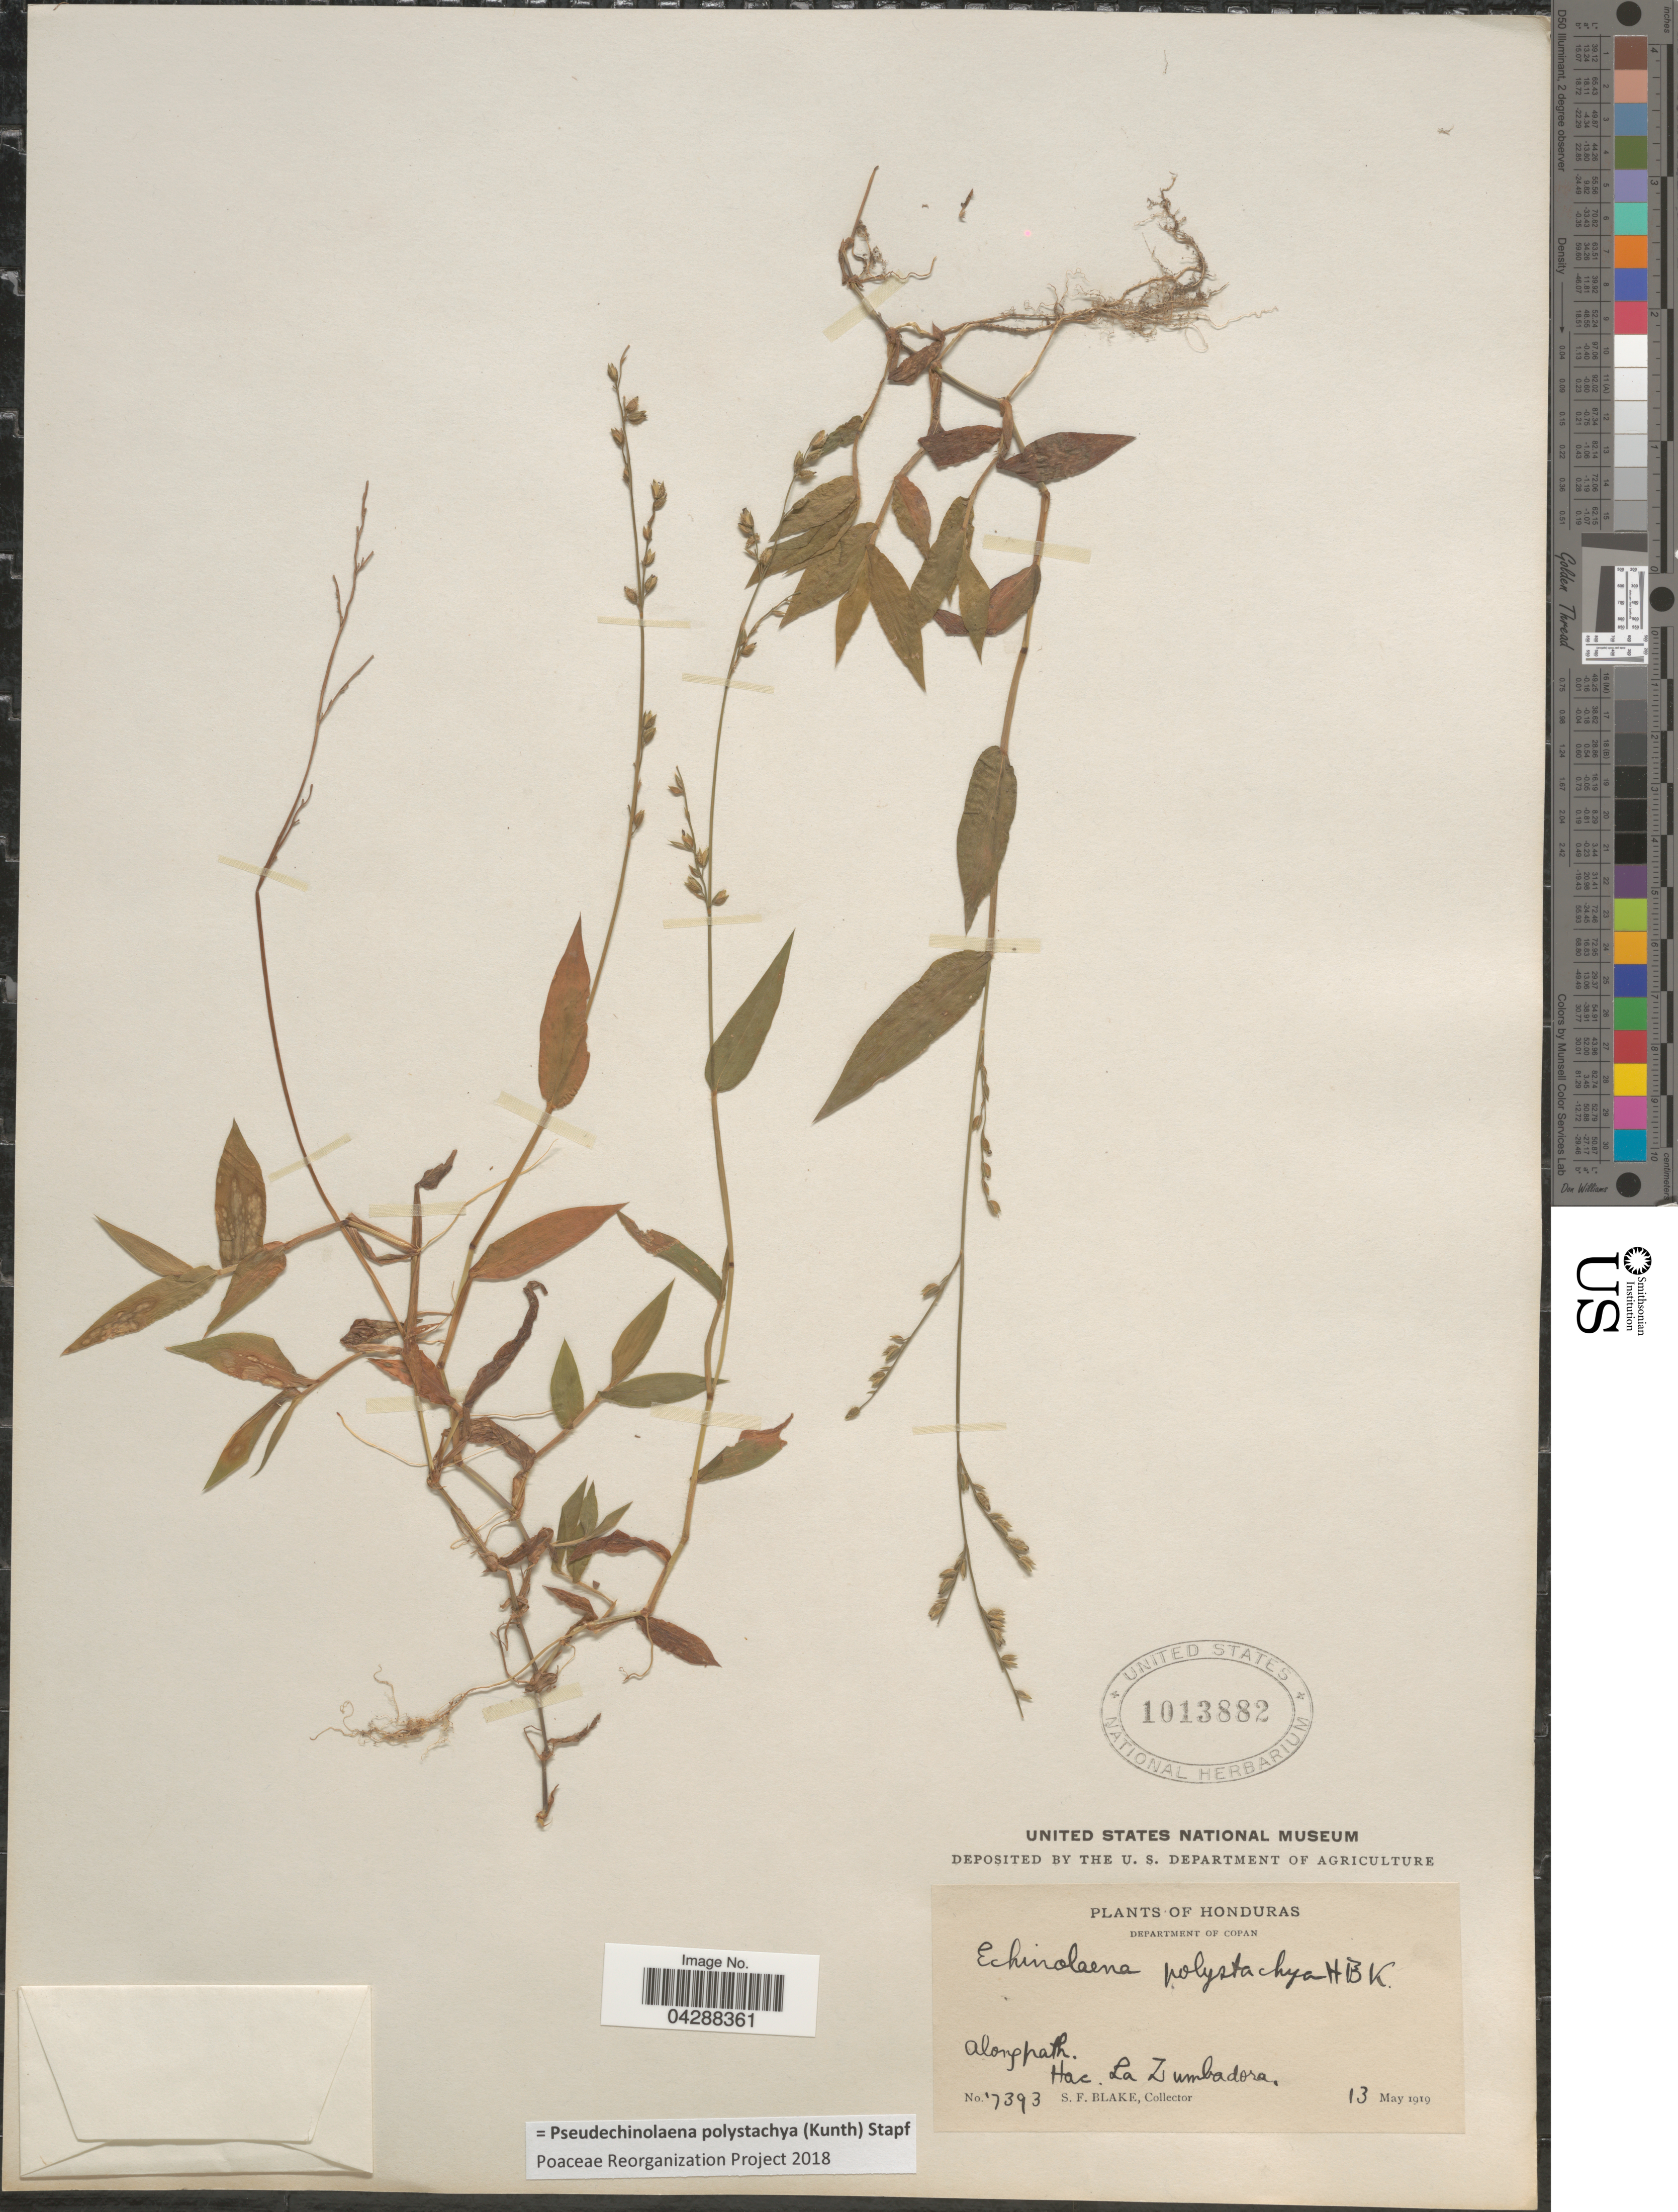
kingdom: Plantae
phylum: Tracheophyta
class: Liliopsida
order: Poales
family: Poaceae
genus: Pseudechinolaena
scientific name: Pseudechinolaena polystachya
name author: (Kunth) Stapf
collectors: S. Blake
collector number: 17393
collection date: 1919-05-13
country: Honduras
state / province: Copan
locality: Department of Copan. Along path. Hac. La Zumbadora.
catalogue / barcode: US 1013882